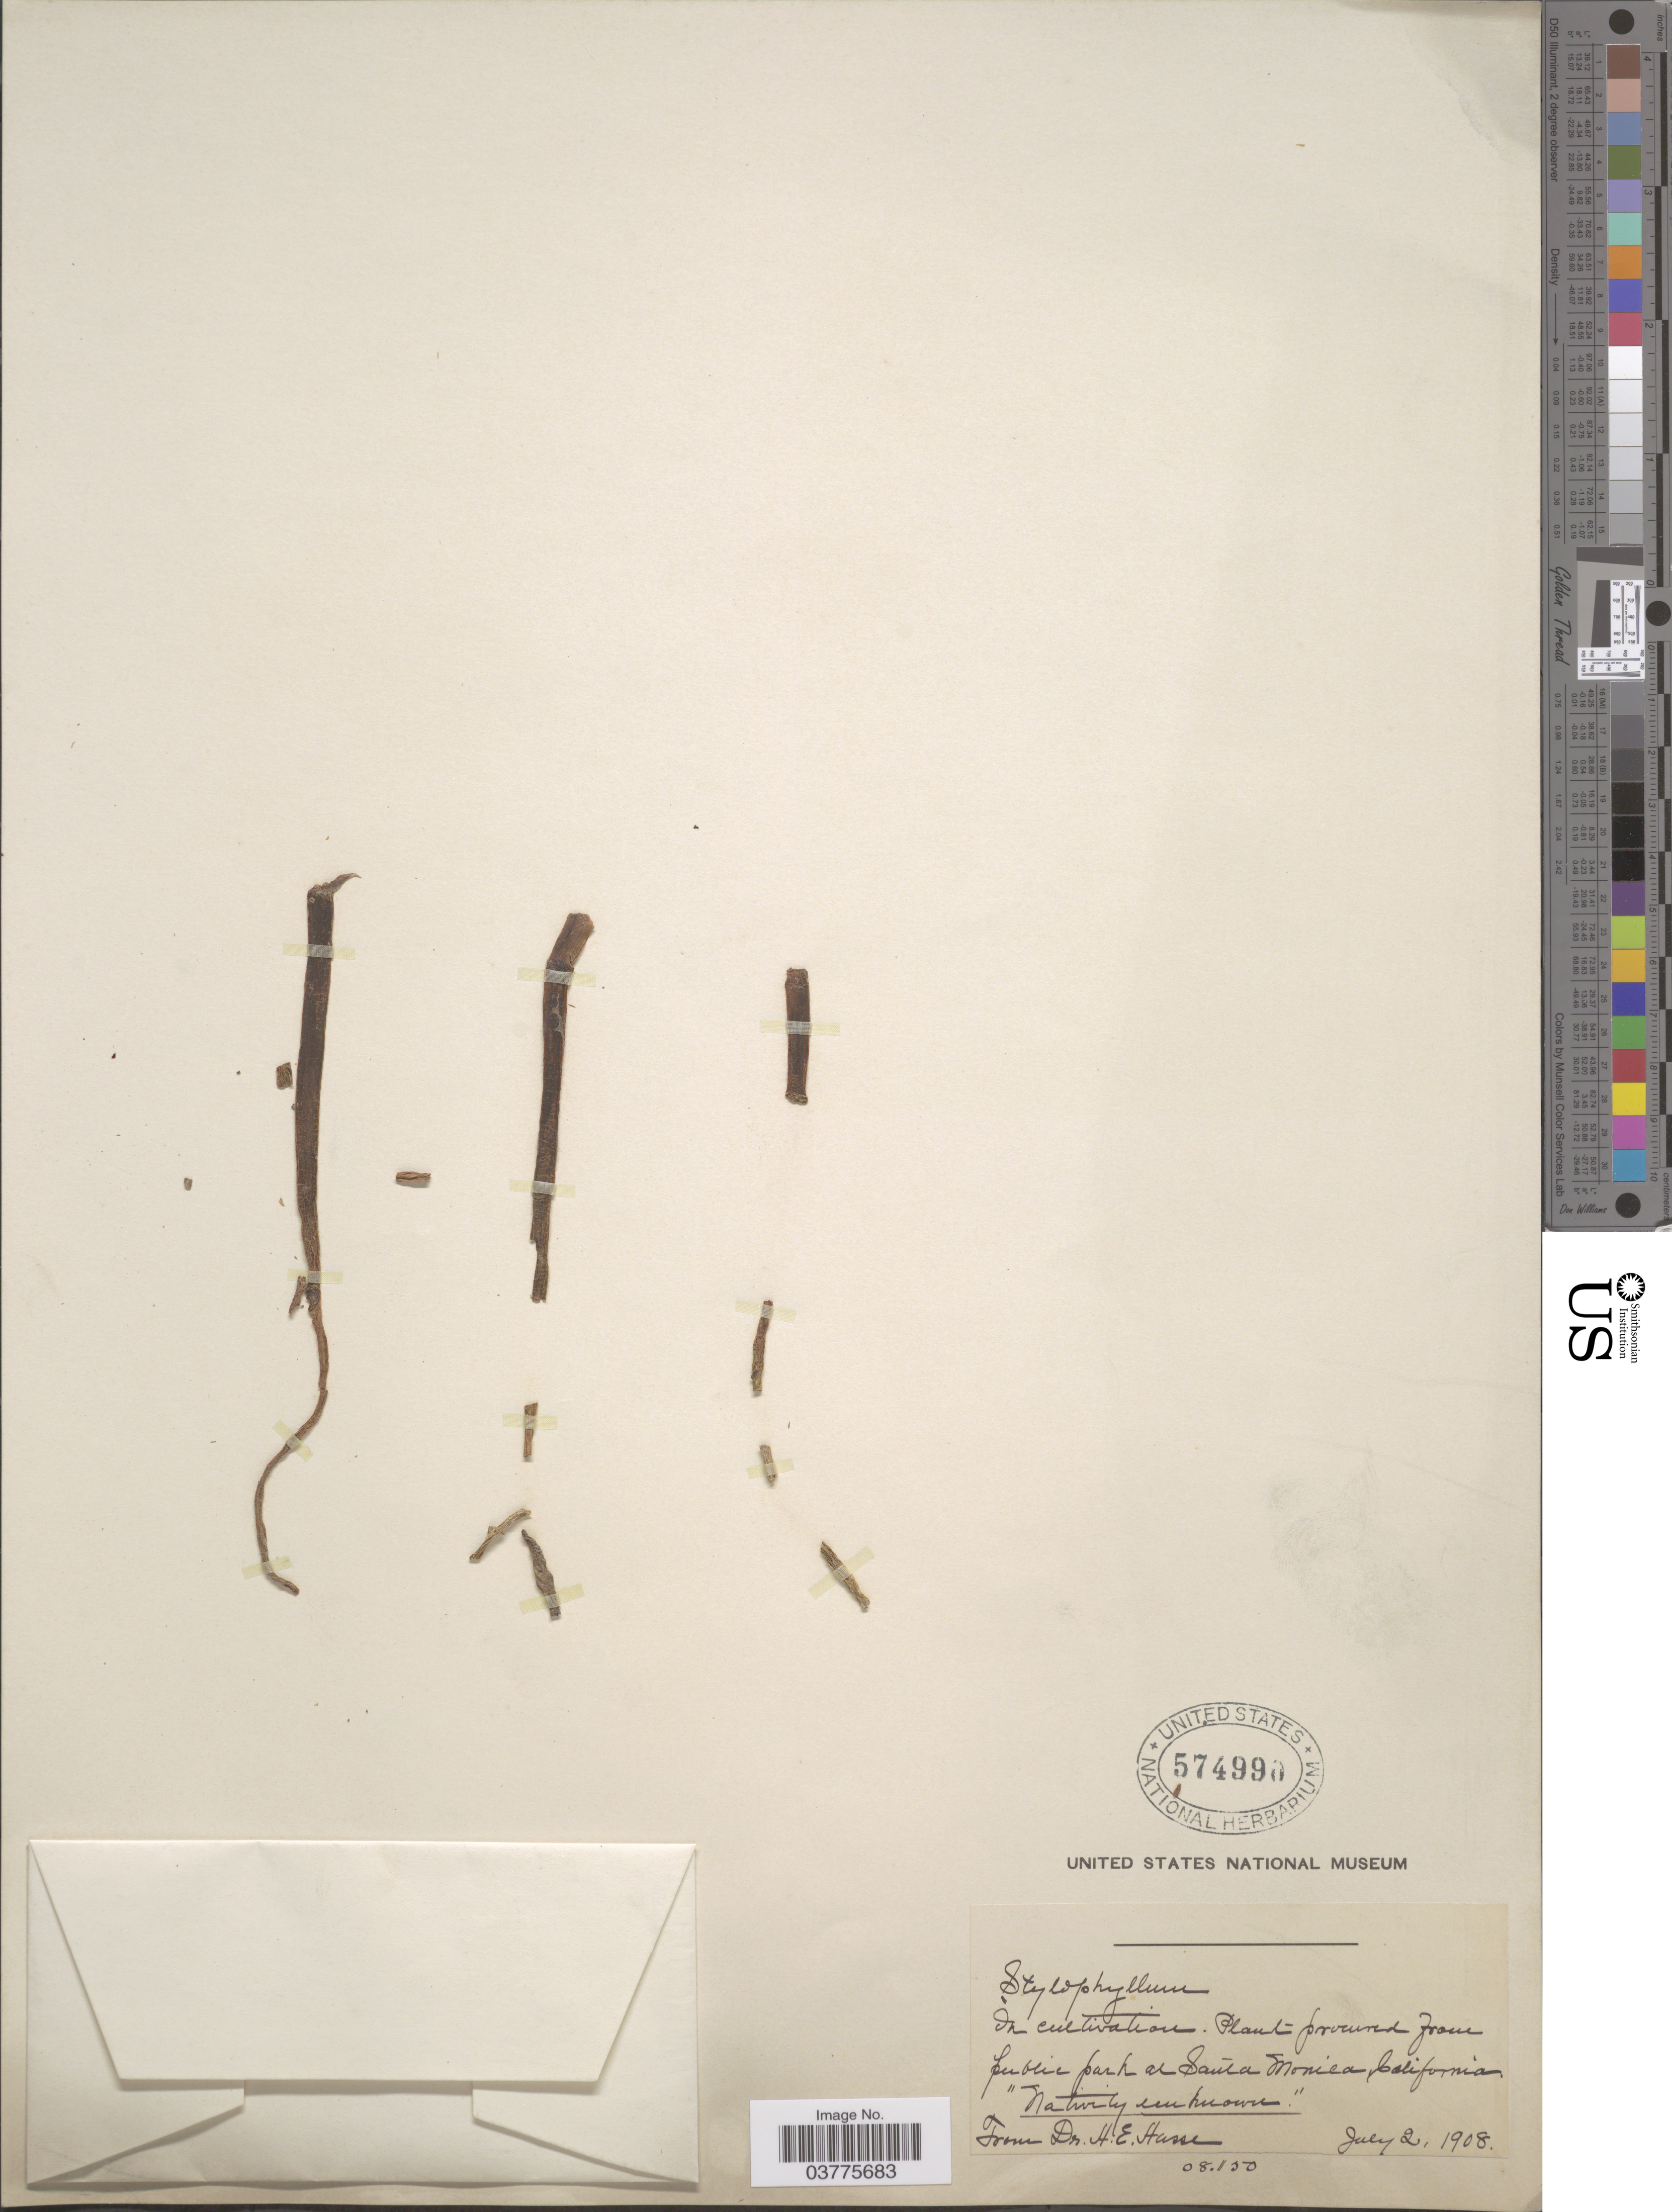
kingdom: Plantae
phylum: Tracheophyta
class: Magnoliopsida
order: Saxifragales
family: Crassulaceae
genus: Dudleya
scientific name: Dudleya sp.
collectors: H. E. Hasse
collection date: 1908-07-02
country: United States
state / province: California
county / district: Los Angeles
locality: From public park at Santa Monica.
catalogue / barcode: US 574990